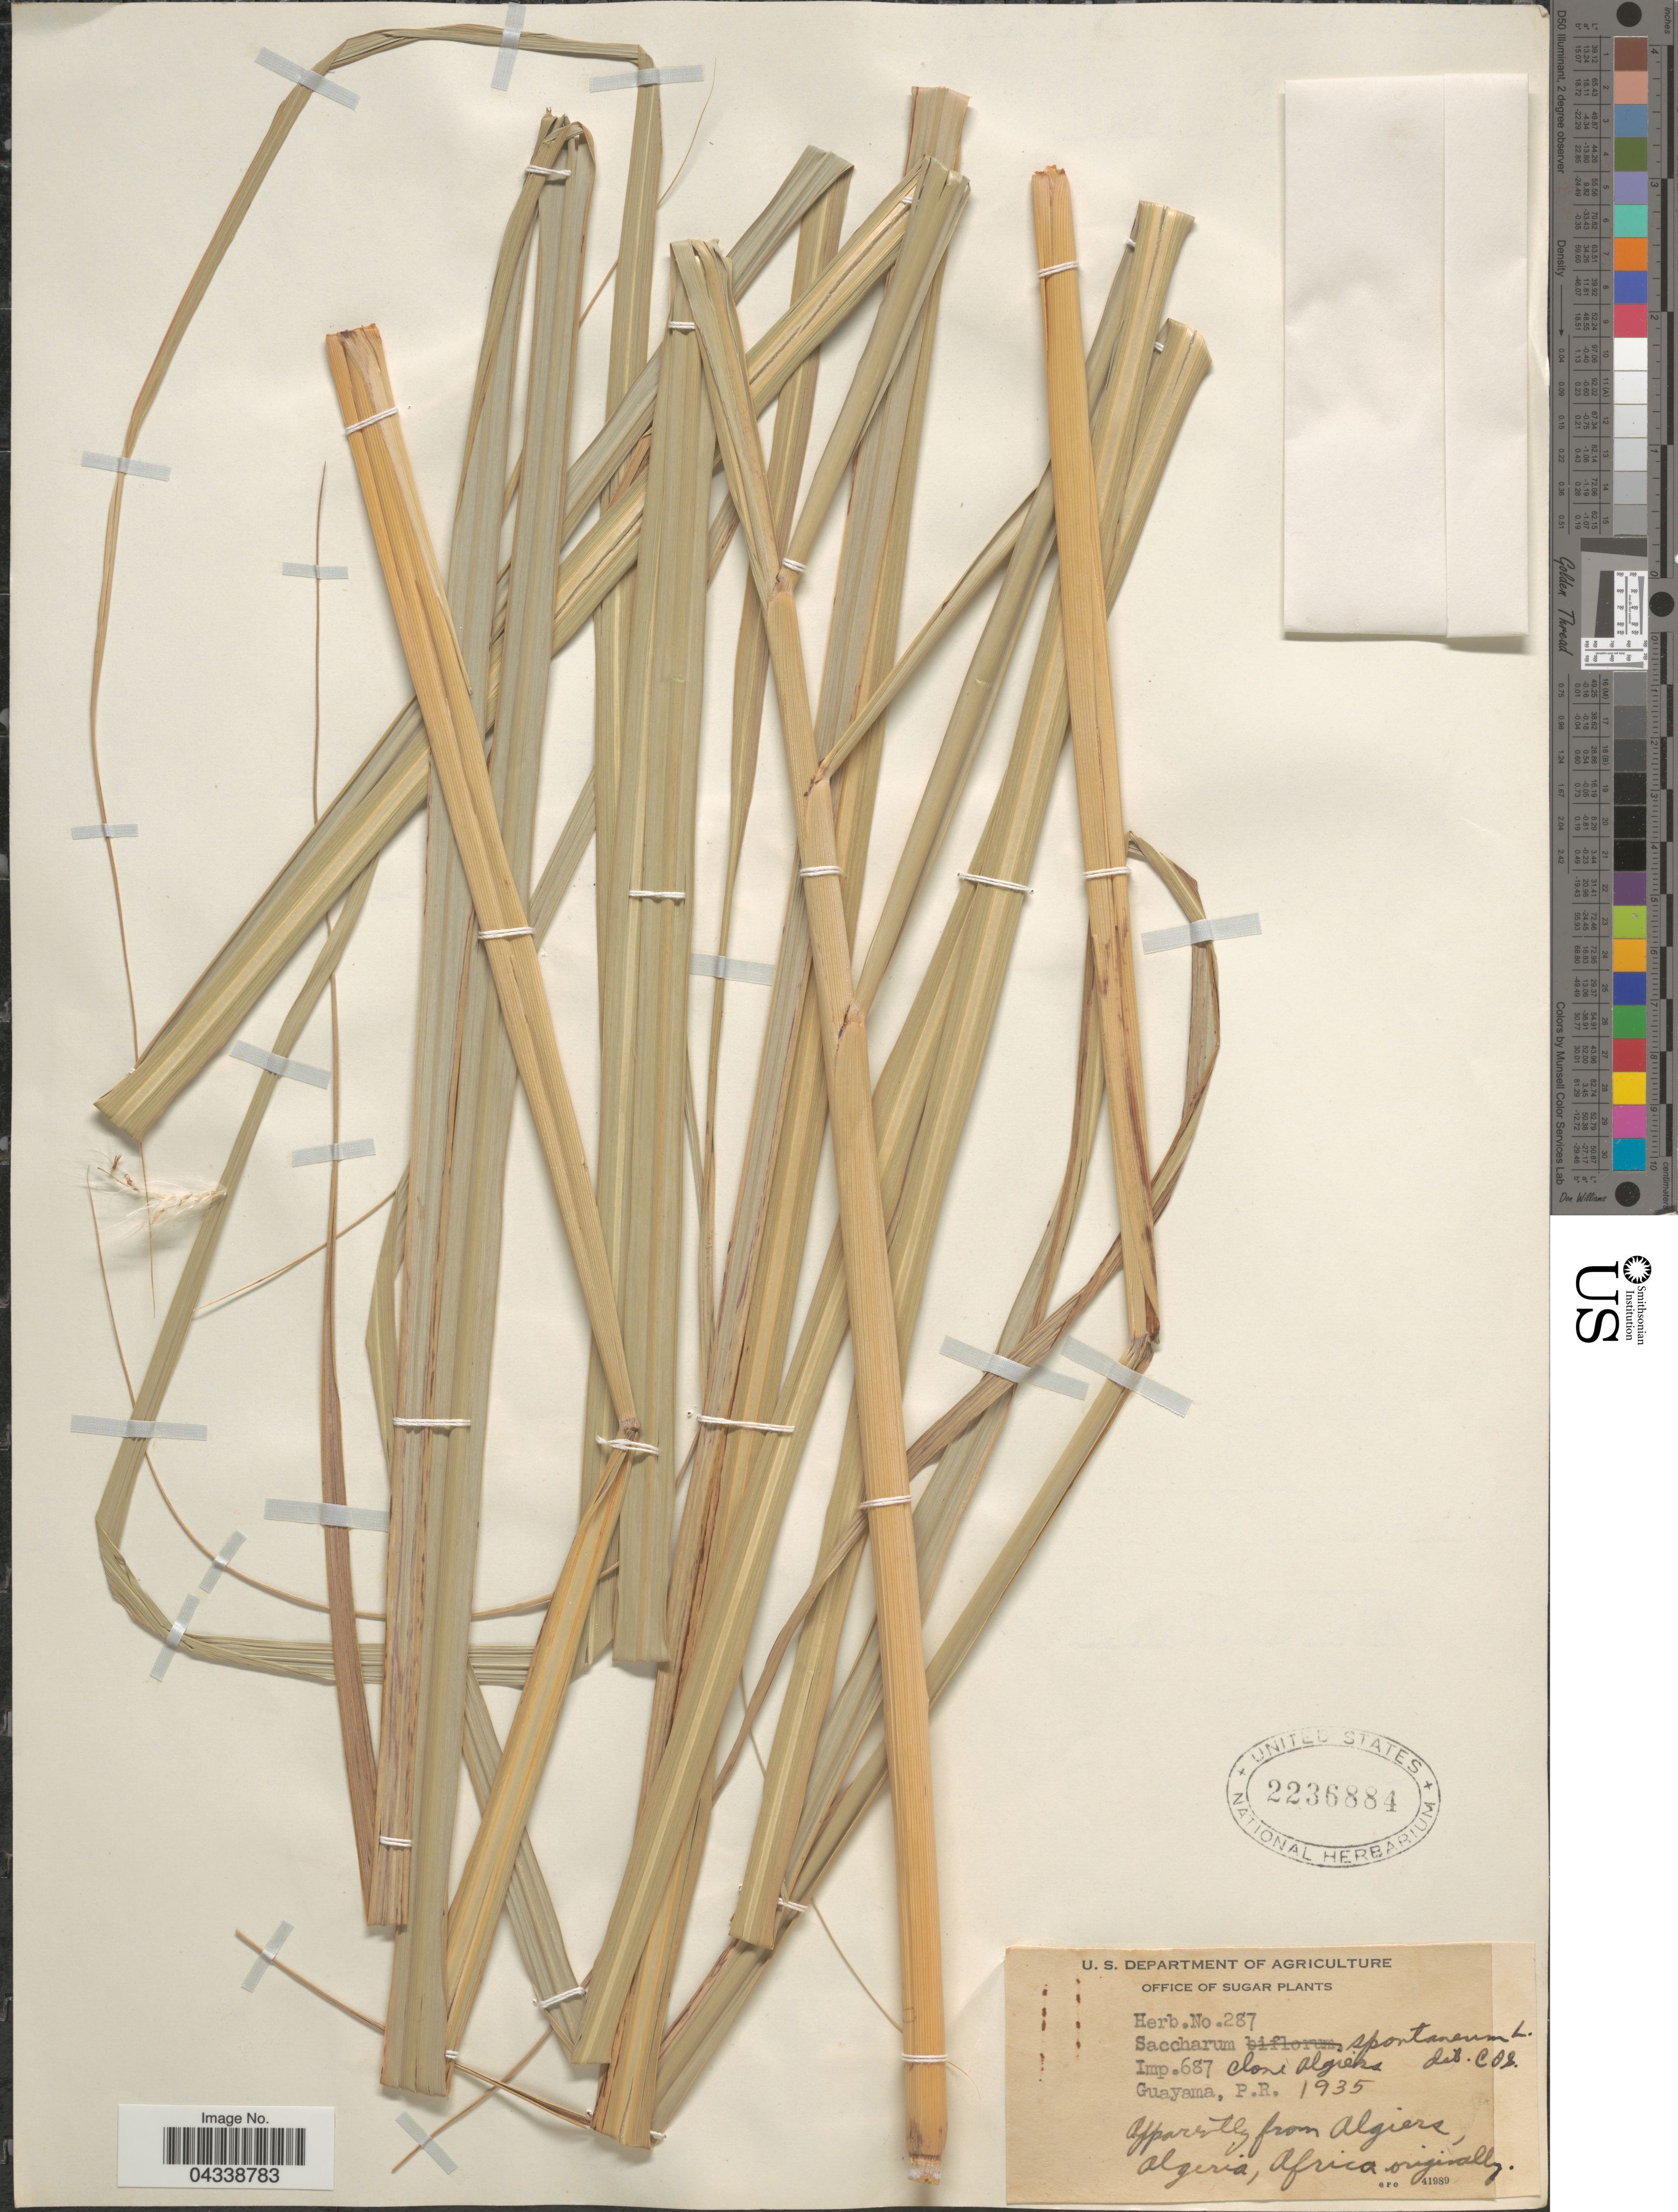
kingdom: Plantae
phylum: Tracheophyta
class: Liliopsida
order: Poales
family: Poaceae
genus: Saccharum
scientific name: Saccharum spontaneum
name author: L.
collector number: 287?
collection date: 1935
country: Puerto Rico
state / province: Guayama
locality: P.R.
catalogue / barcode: US 2236884